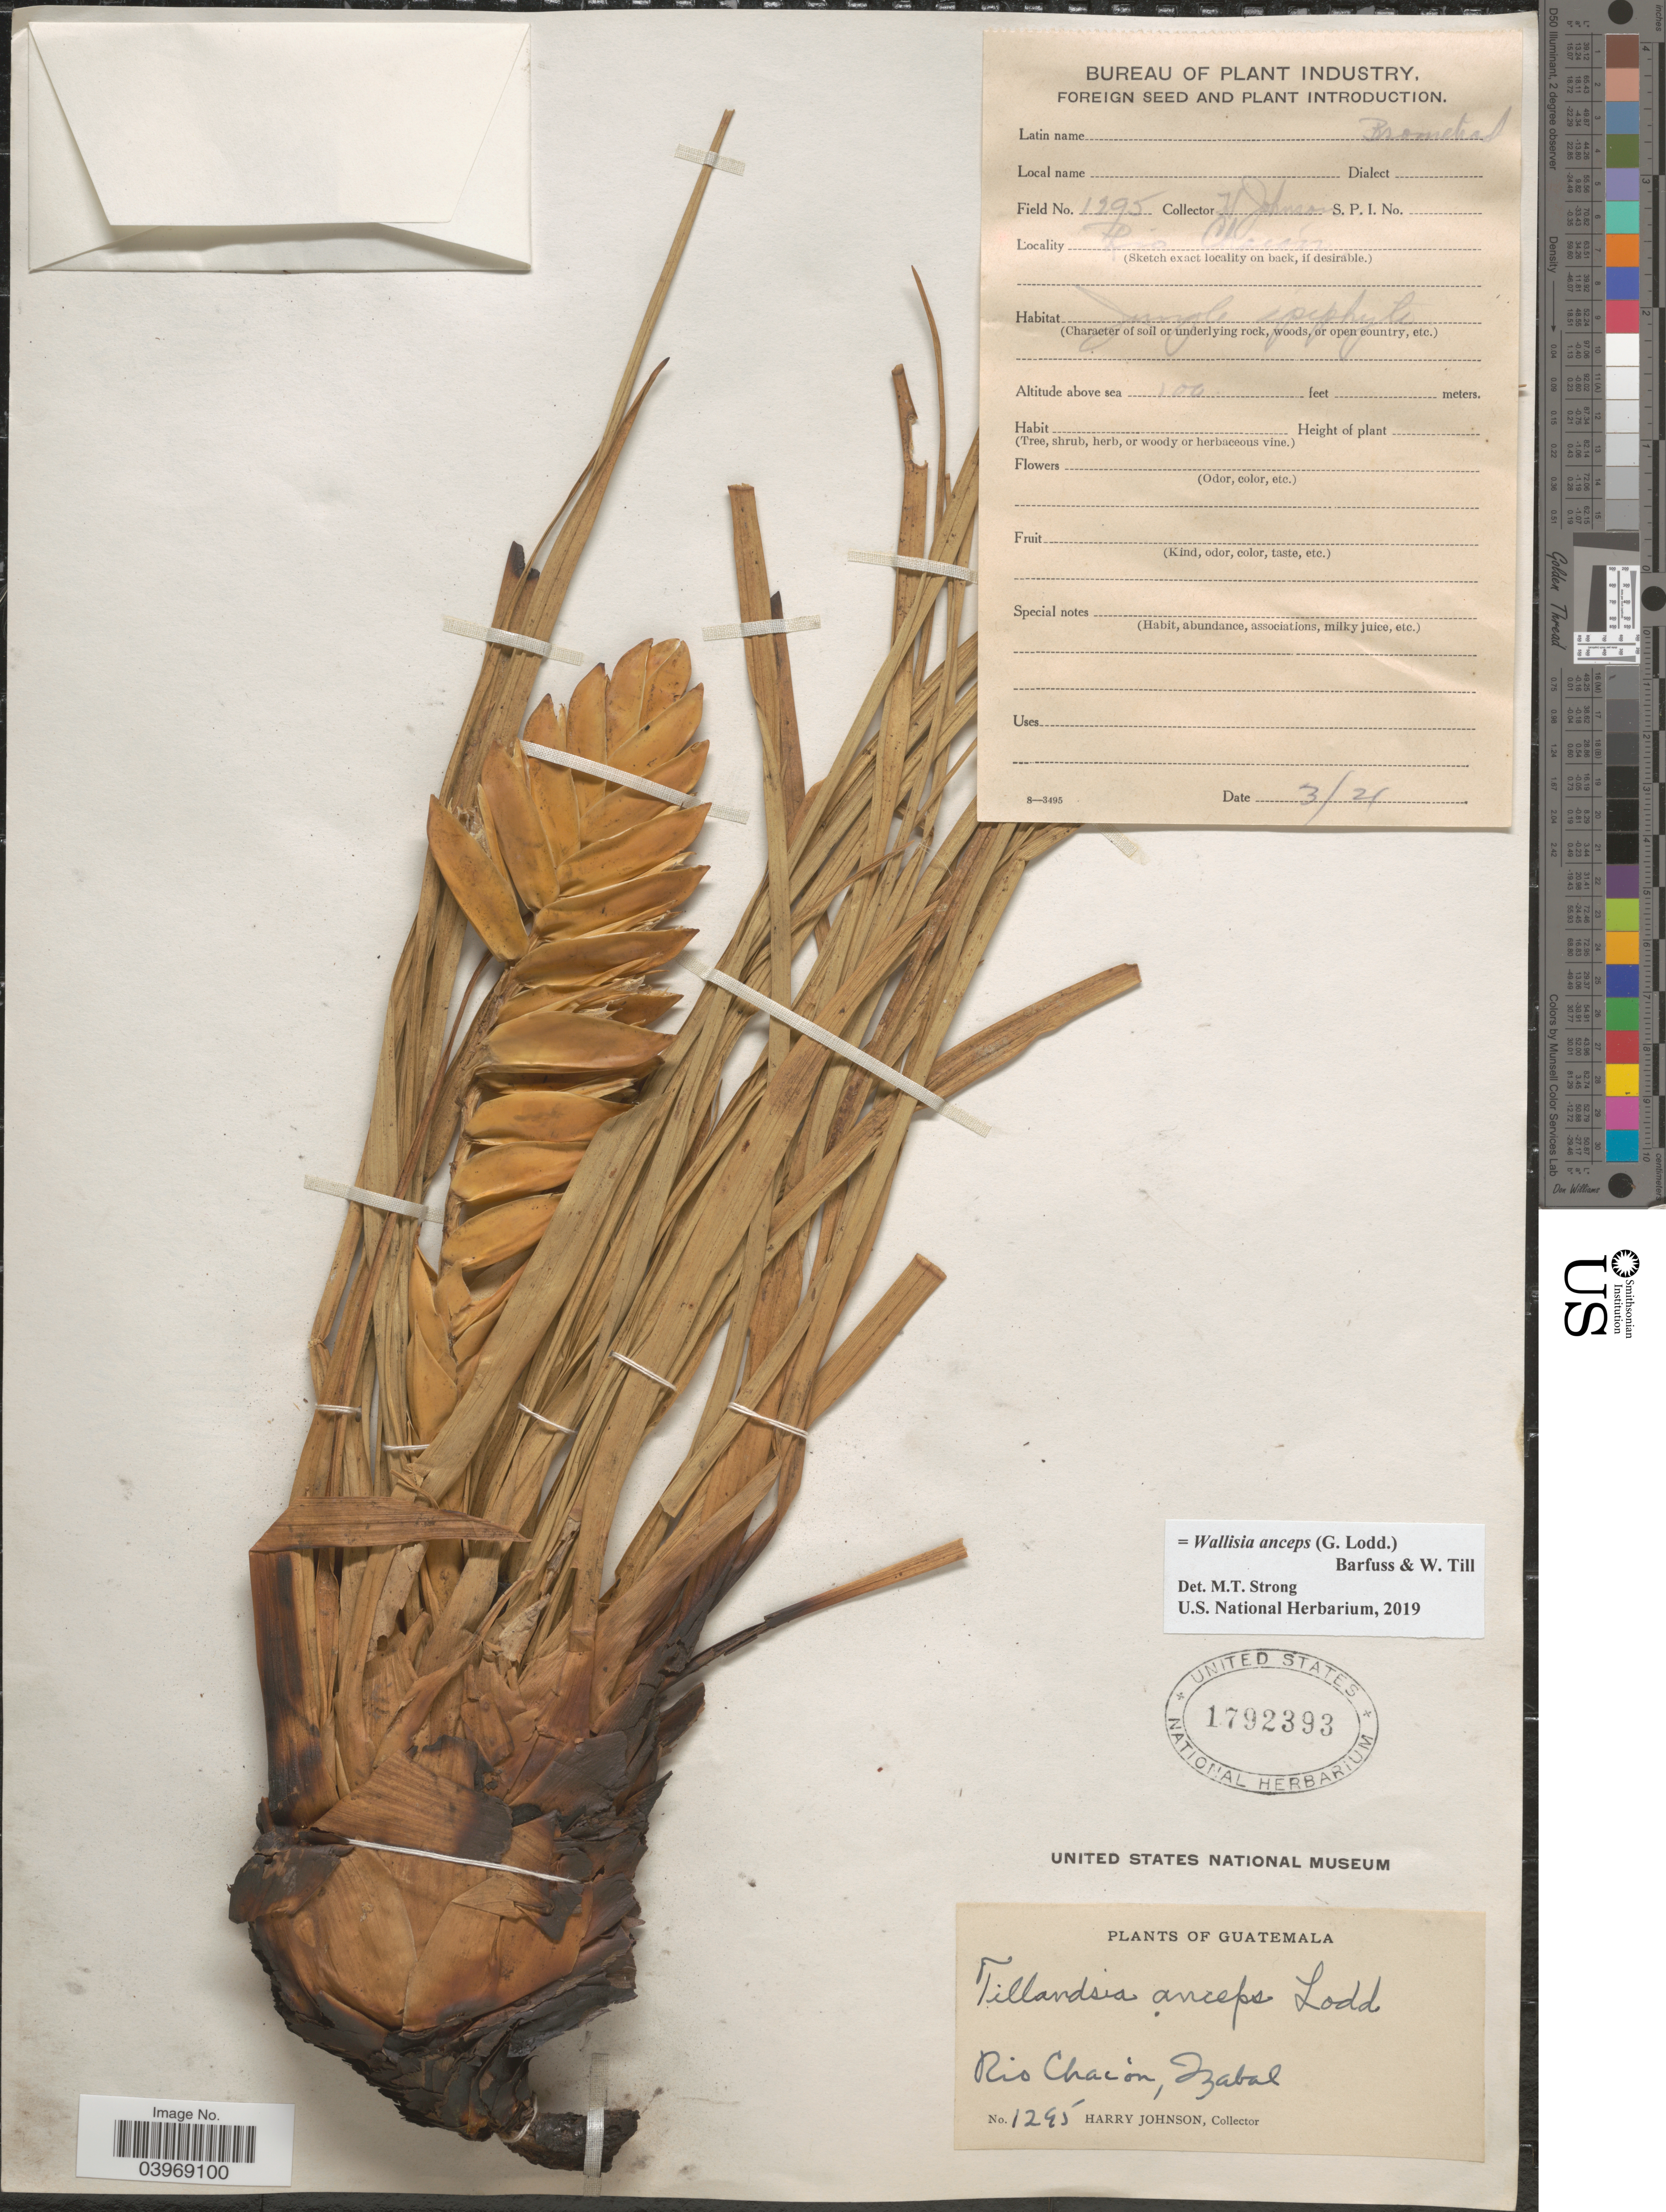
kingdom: Plantae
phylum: Tracheophyta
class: Liliopsida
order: Poales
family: Bromeliaceae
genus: Wallisia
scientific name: Wallisia anceps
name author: (G. Lodd.) Barfuss & W. Till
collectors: H. Johnson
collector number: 1295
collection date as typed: Transcribed d/m/y: /3/21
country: Guatemala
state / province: Izabal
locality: Rio Chocón.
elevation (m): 30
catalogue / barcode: US 1792393